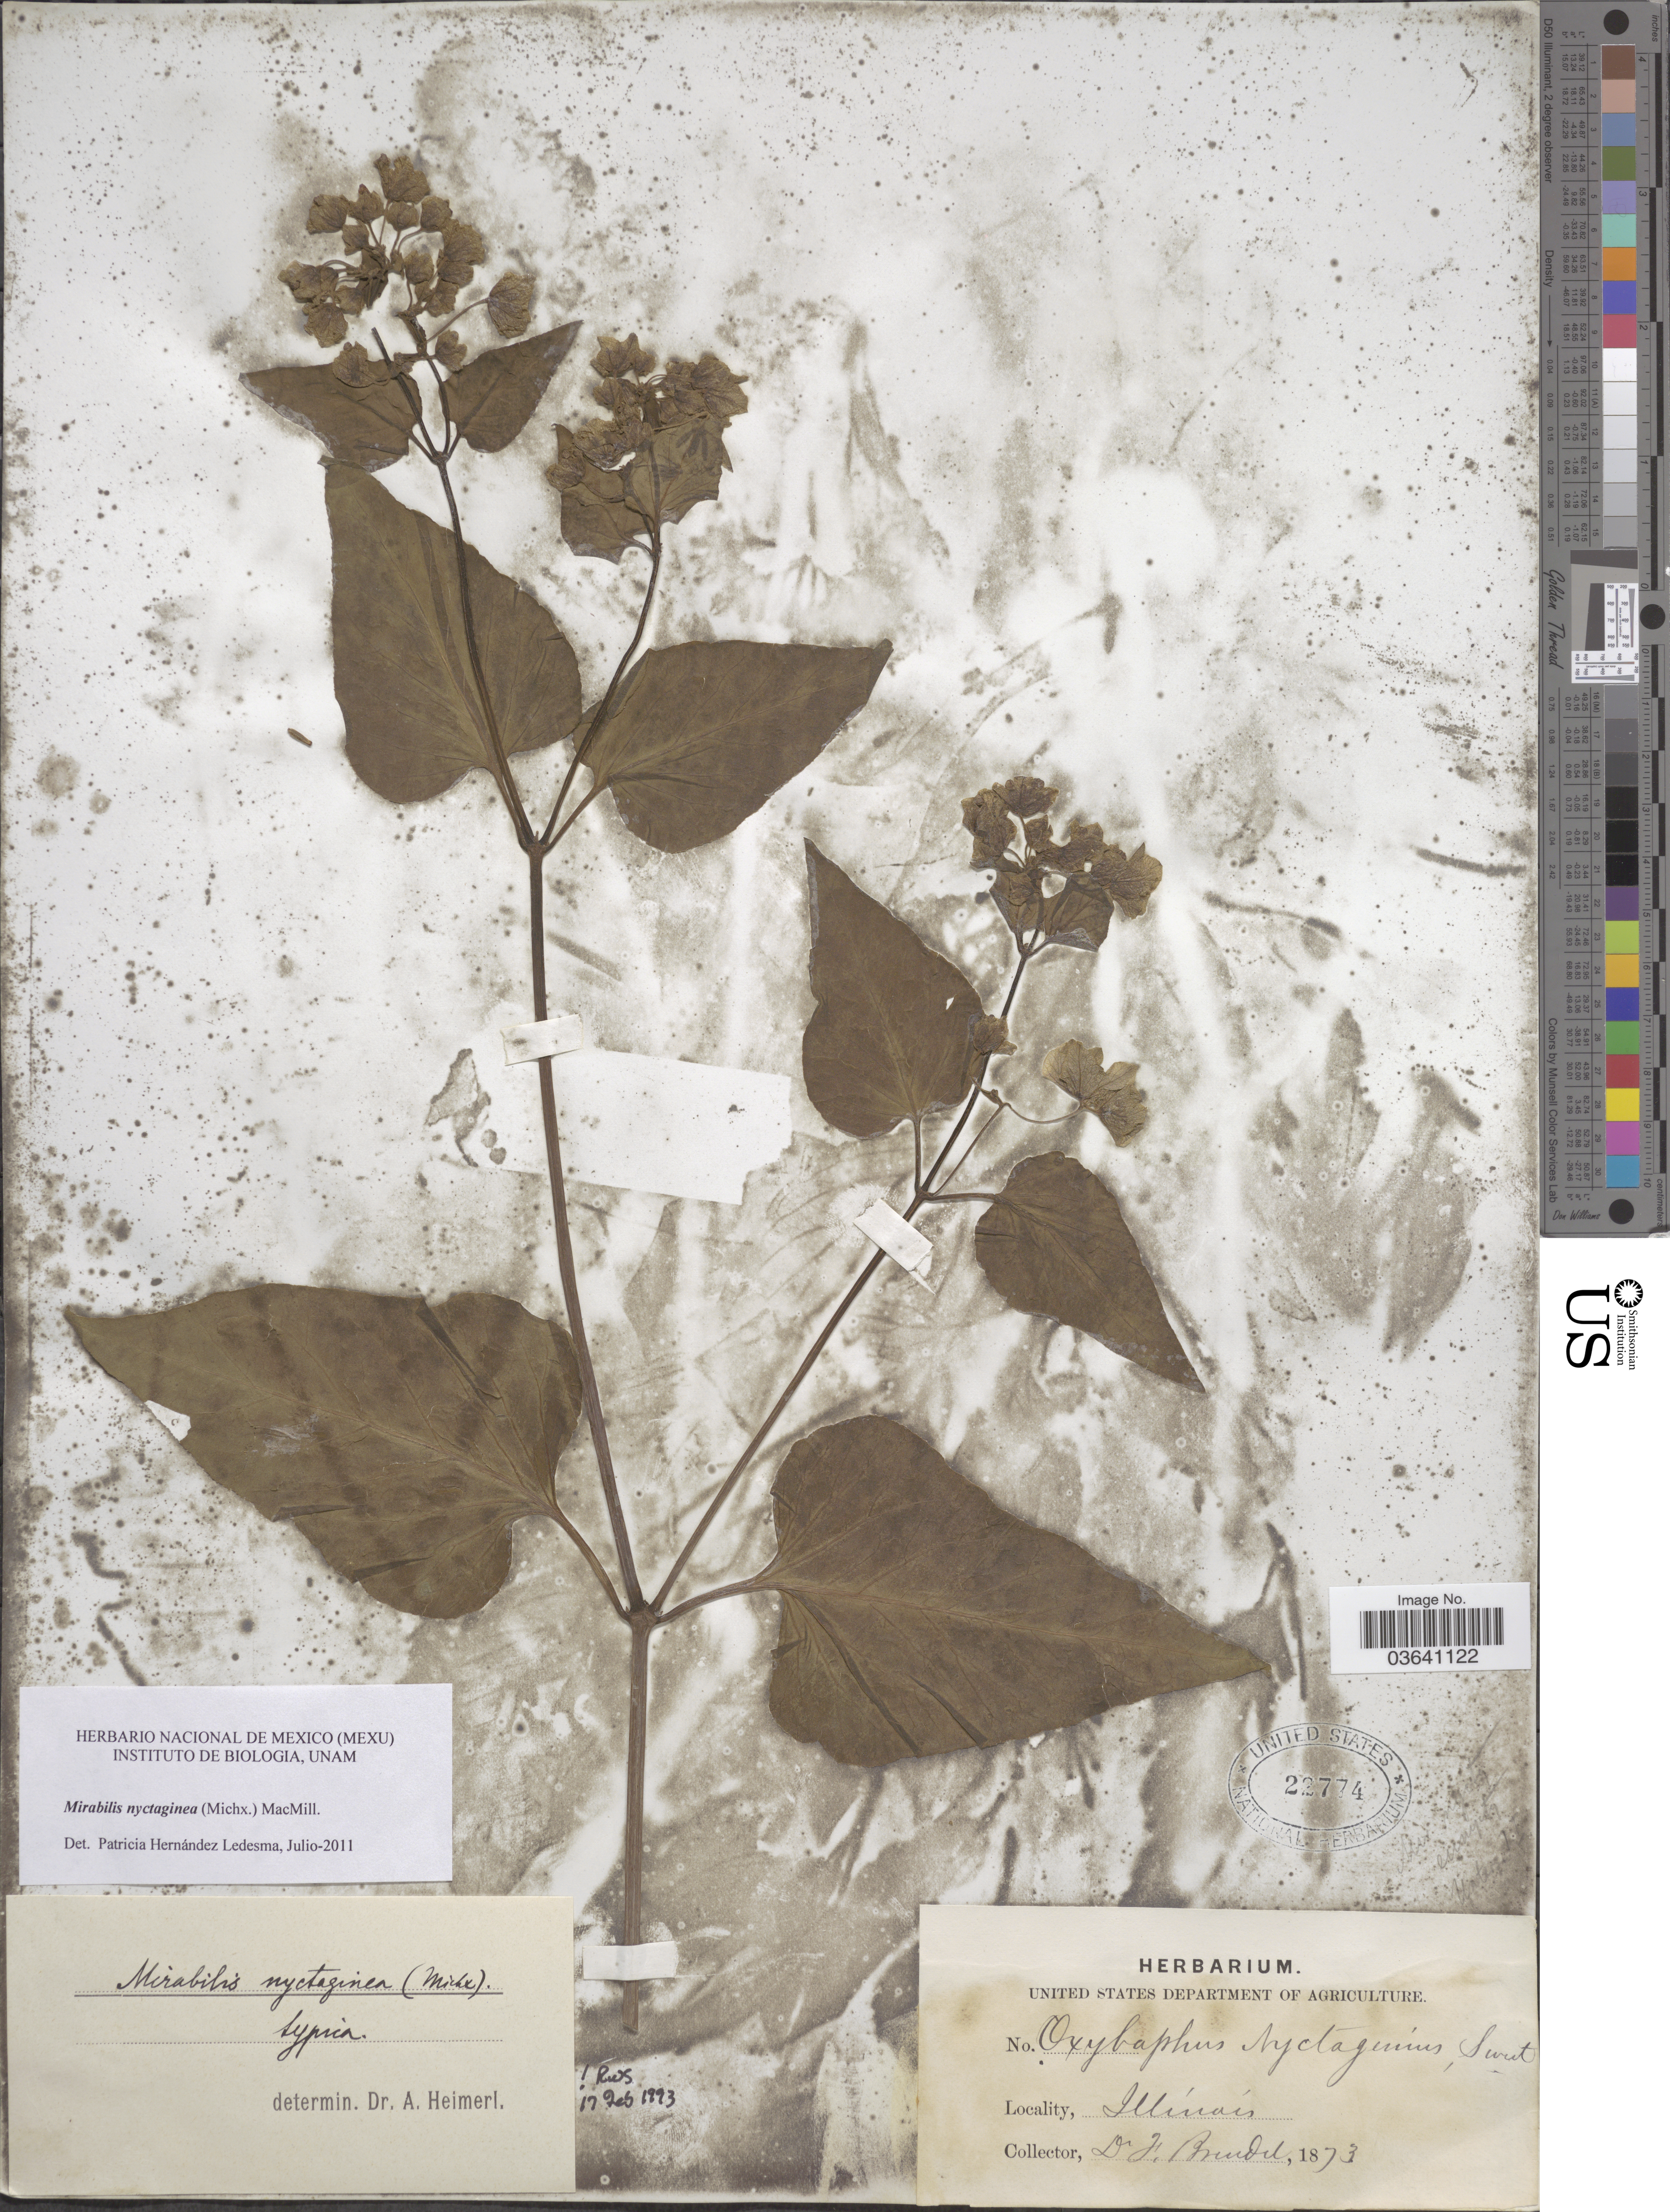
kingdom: Plantae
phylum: Tracheophyta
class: Magnoliopsida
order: Caryophyllales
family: Nyctaginaceae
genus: Mirabilis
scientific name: Mirabilis nyctaginea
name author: (Michx.) MacMill.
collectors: F. Brendel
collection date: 1873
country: United States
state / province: Illinois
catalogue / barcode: US 22774